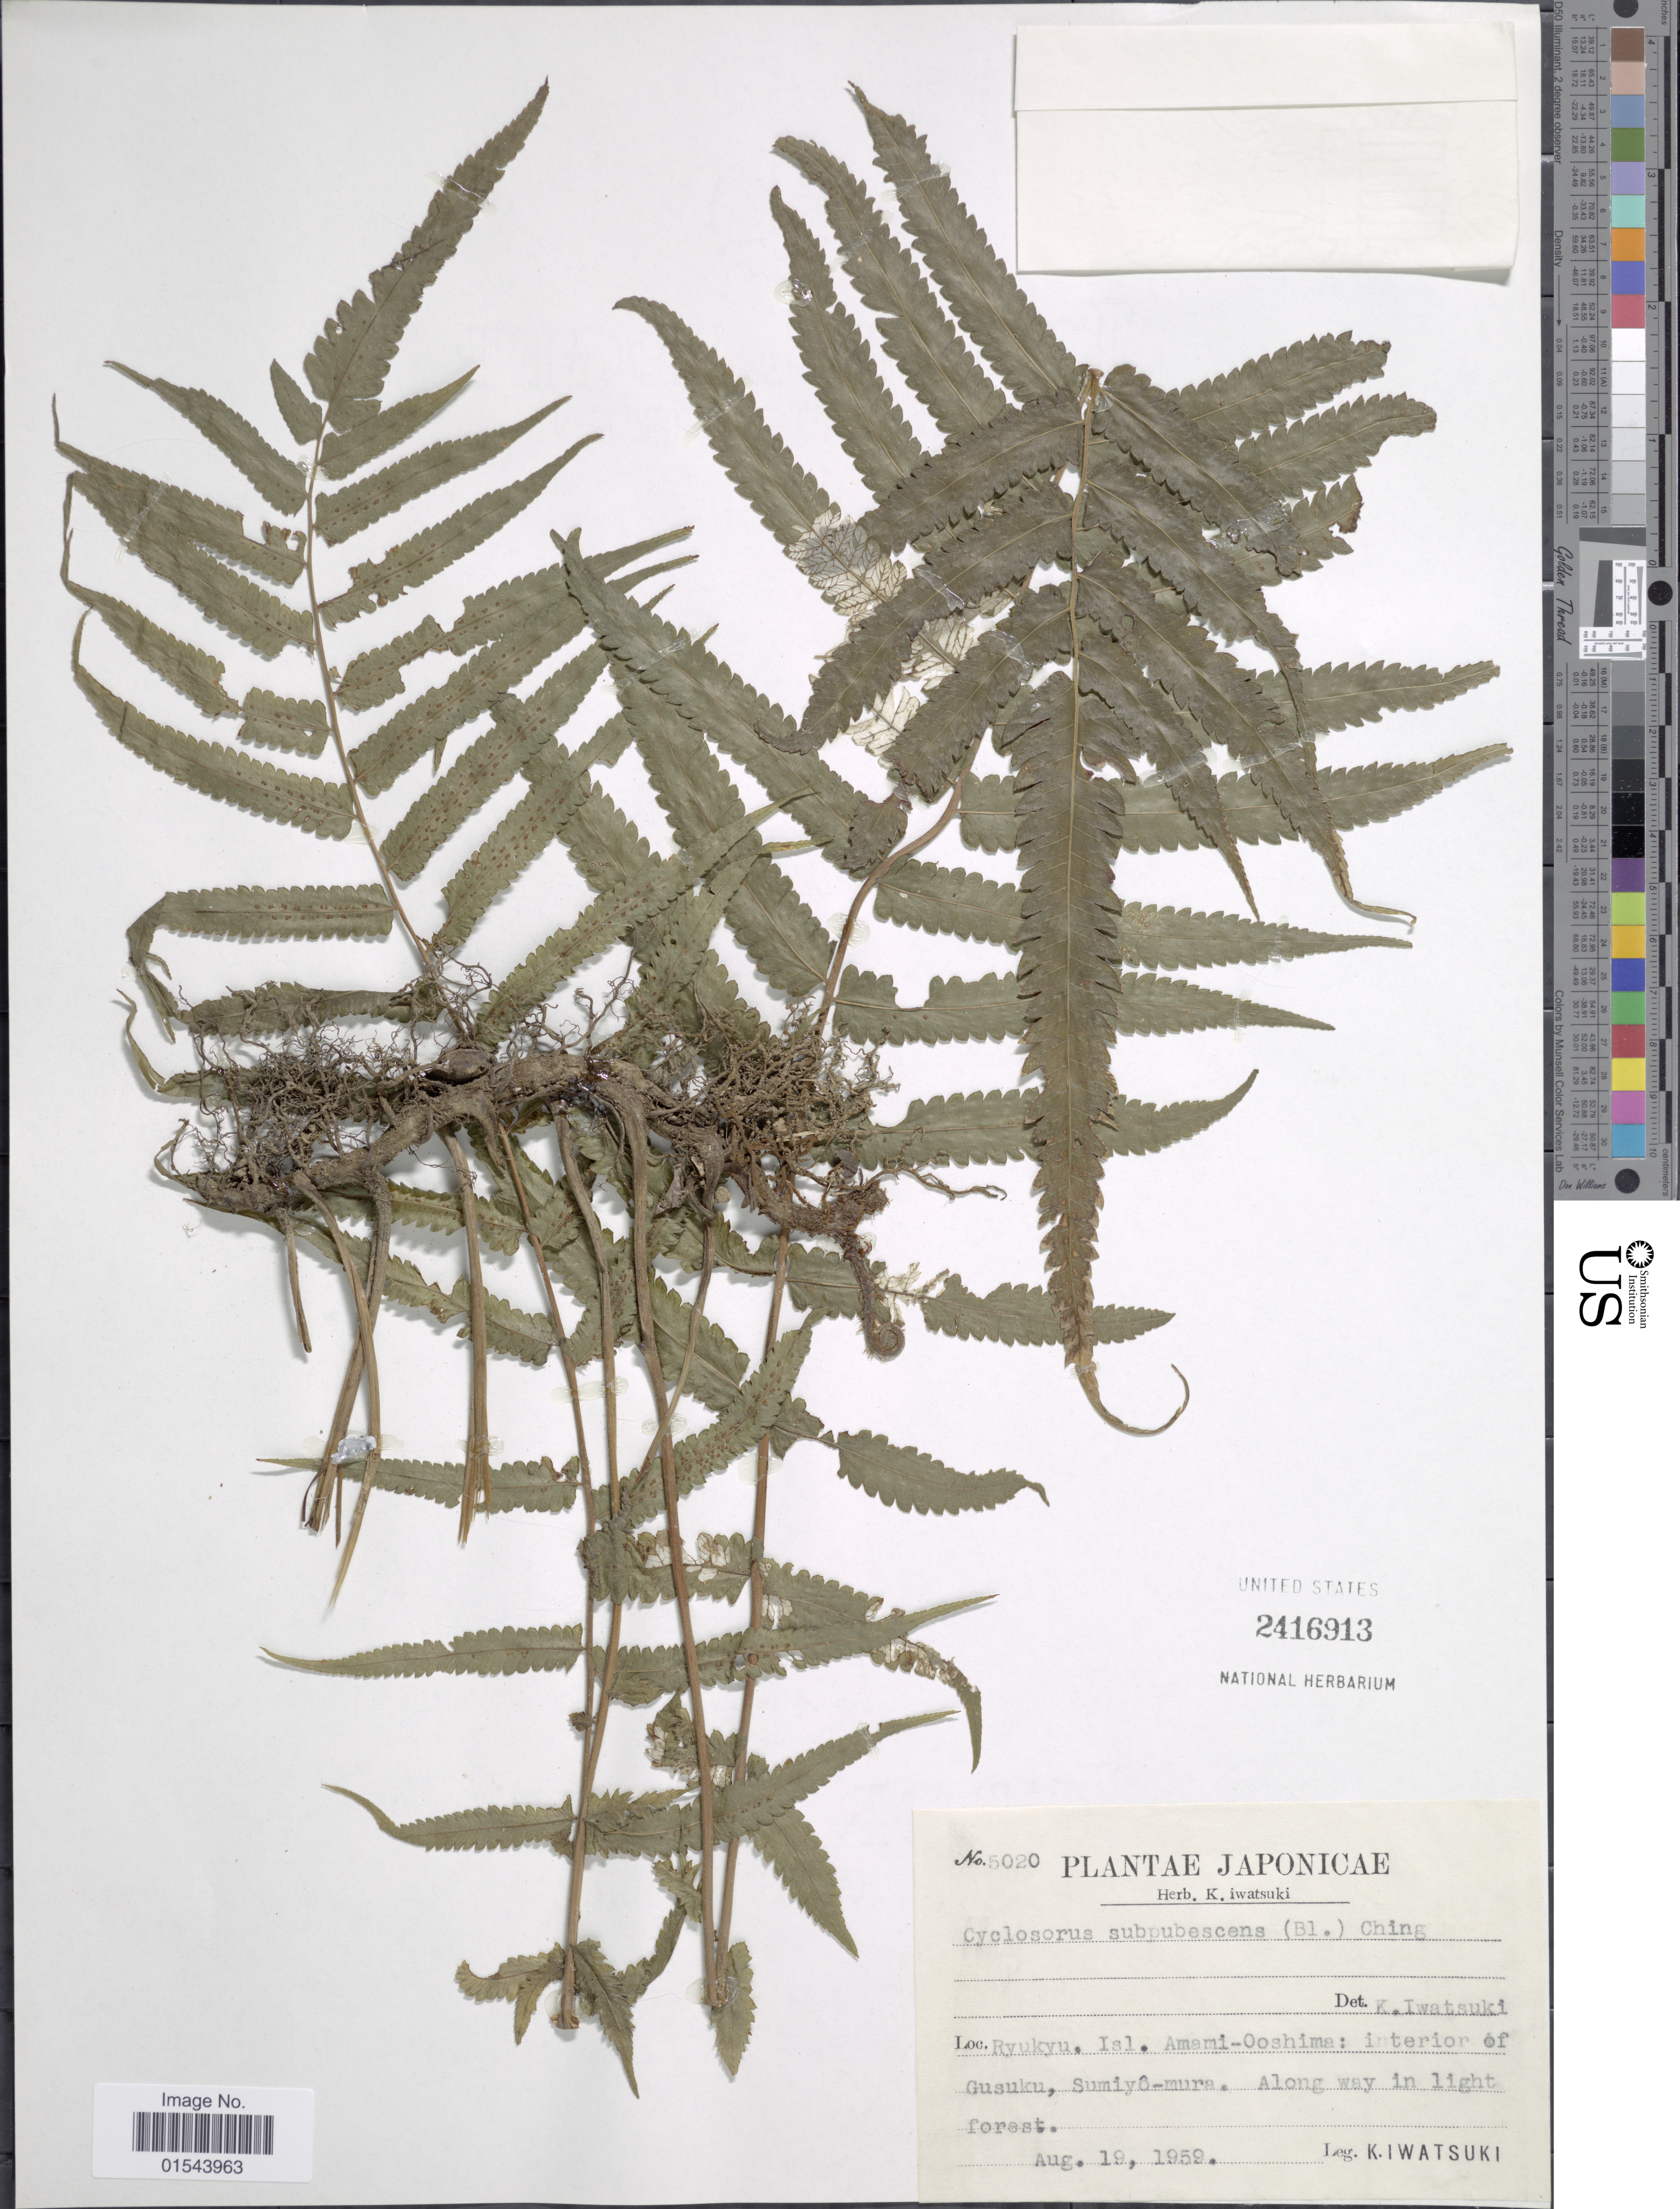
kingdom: Plantae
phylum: Tracheophyta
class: Polypodiopsida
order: Polypodiales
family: Thelypteridaceae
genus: Christella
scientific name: Christella subpubescens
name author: (Blume) Holttum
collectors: K. Iwatsuki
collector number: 5020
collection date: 1959-08-19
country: Japan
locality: Ryukyu Isl. Amami-Ooshima: interior of Gusuku, Sumiyô-mura. Along way in light forest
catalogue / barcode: US 2416913